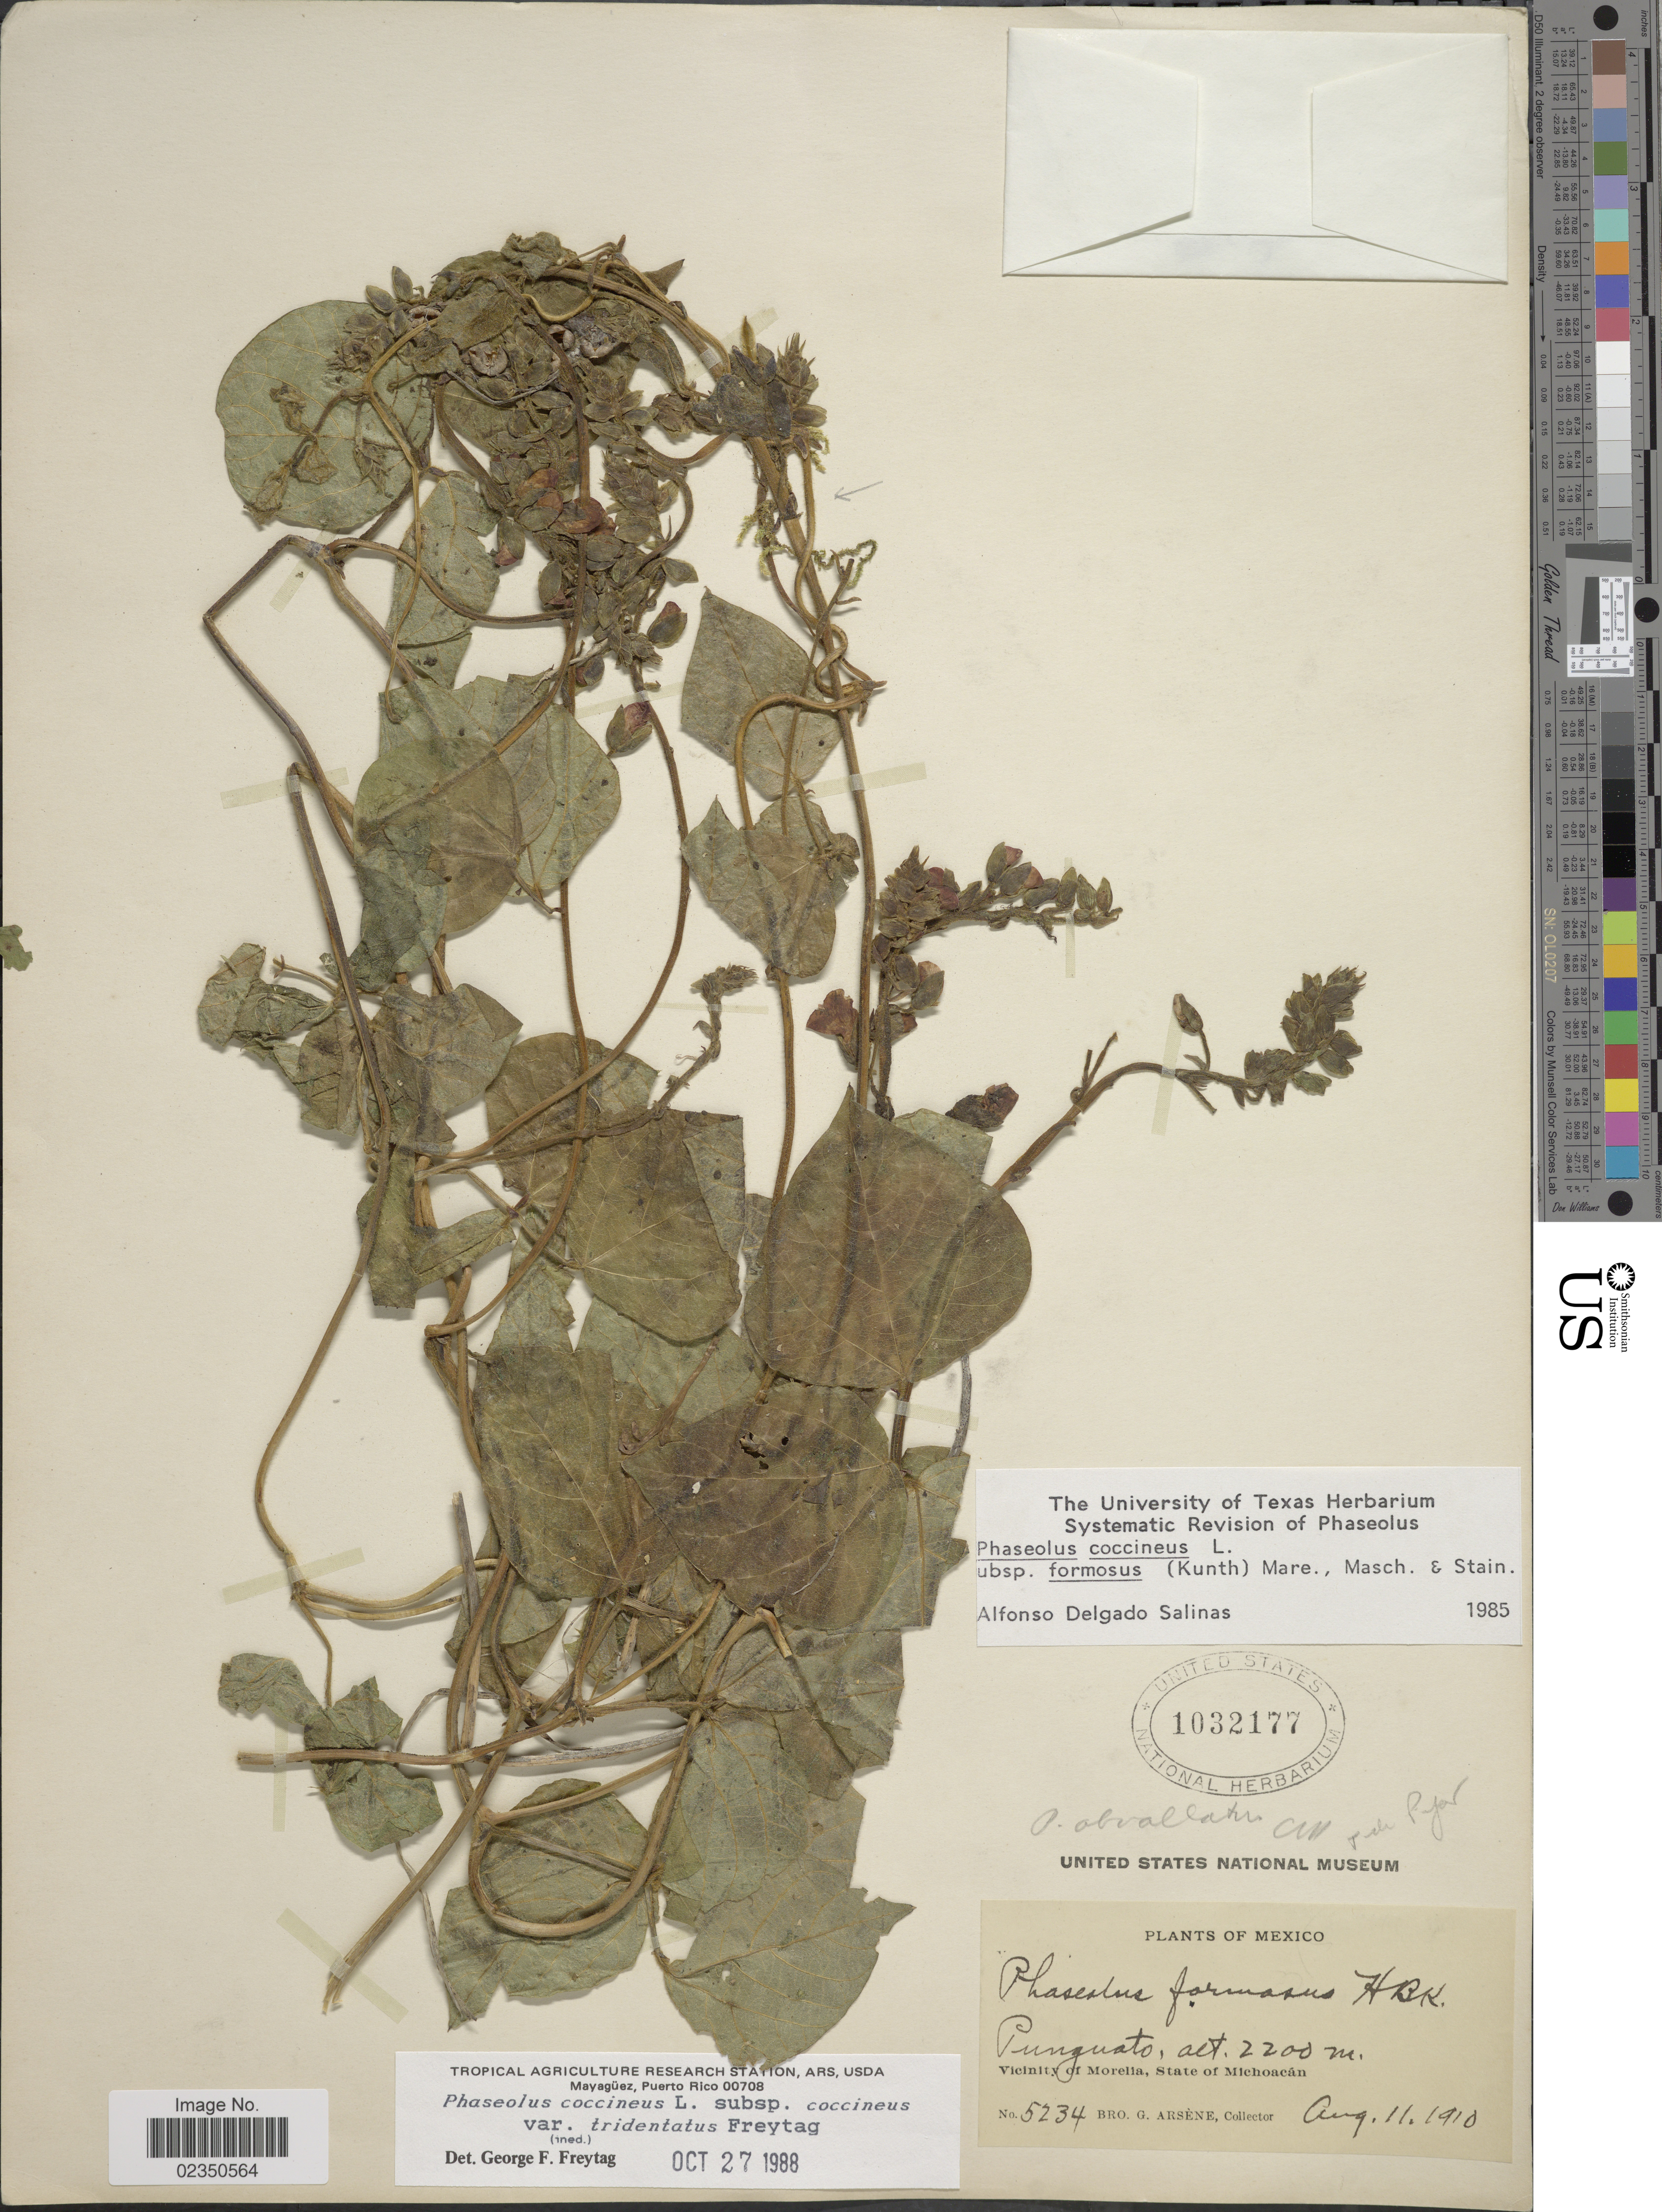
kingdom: Plantae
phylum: Tracheophyta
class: Magnoliopsida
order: Fabales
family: Fabaceae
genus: Phaseolus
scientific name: Phaseolus coccineus var. tridentatus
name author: Freytag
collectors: Bro. G. Arsène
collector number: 5234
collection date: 1910-08-11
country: Mexico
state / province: Michoacán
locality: Punguato, Vicinity of Morelia.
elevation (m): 2200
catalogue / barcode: US 1032177